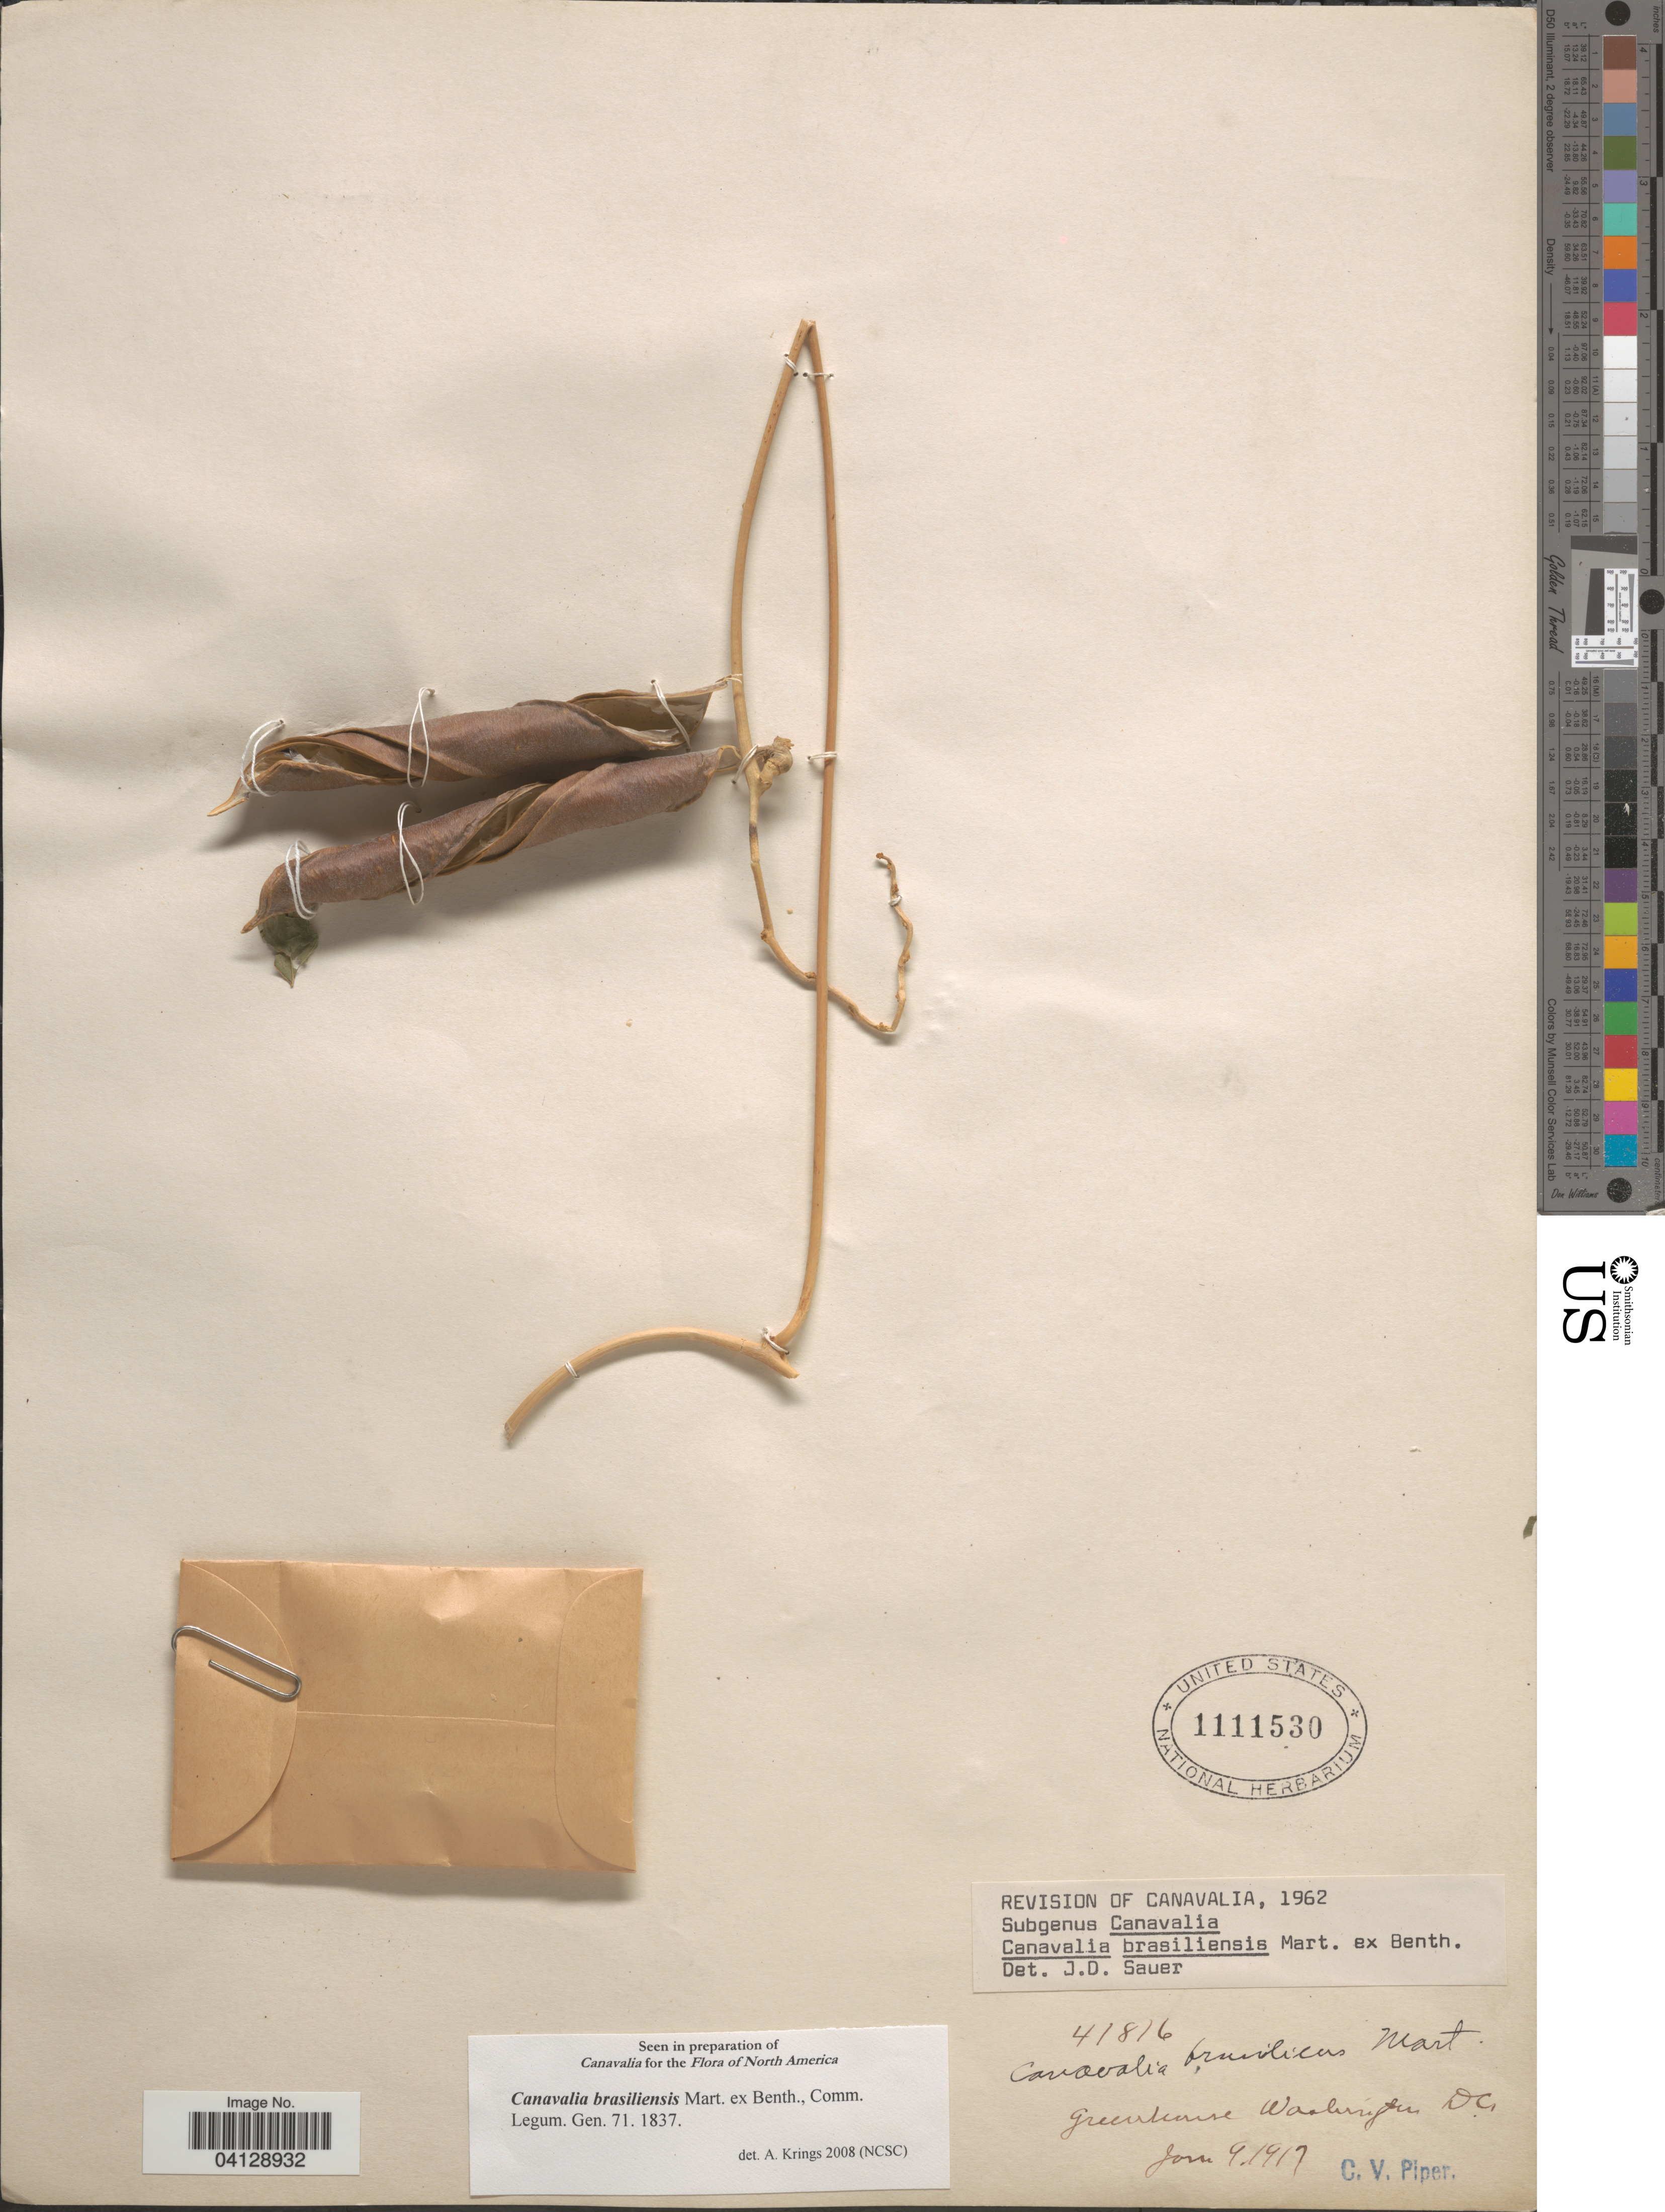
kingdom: Plantae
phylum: Tracheophyta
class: Magnoliopsida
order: Fabales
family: Fabaceae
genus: Canavalia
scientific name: Canavalia brasiliensis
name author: Mart. ex Benth.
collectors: C. V. Piper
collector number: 41816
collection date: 1917-01-09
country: United States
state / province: District of Columbia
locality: Greenhouse Washington D.C.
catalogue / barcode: US 1111530